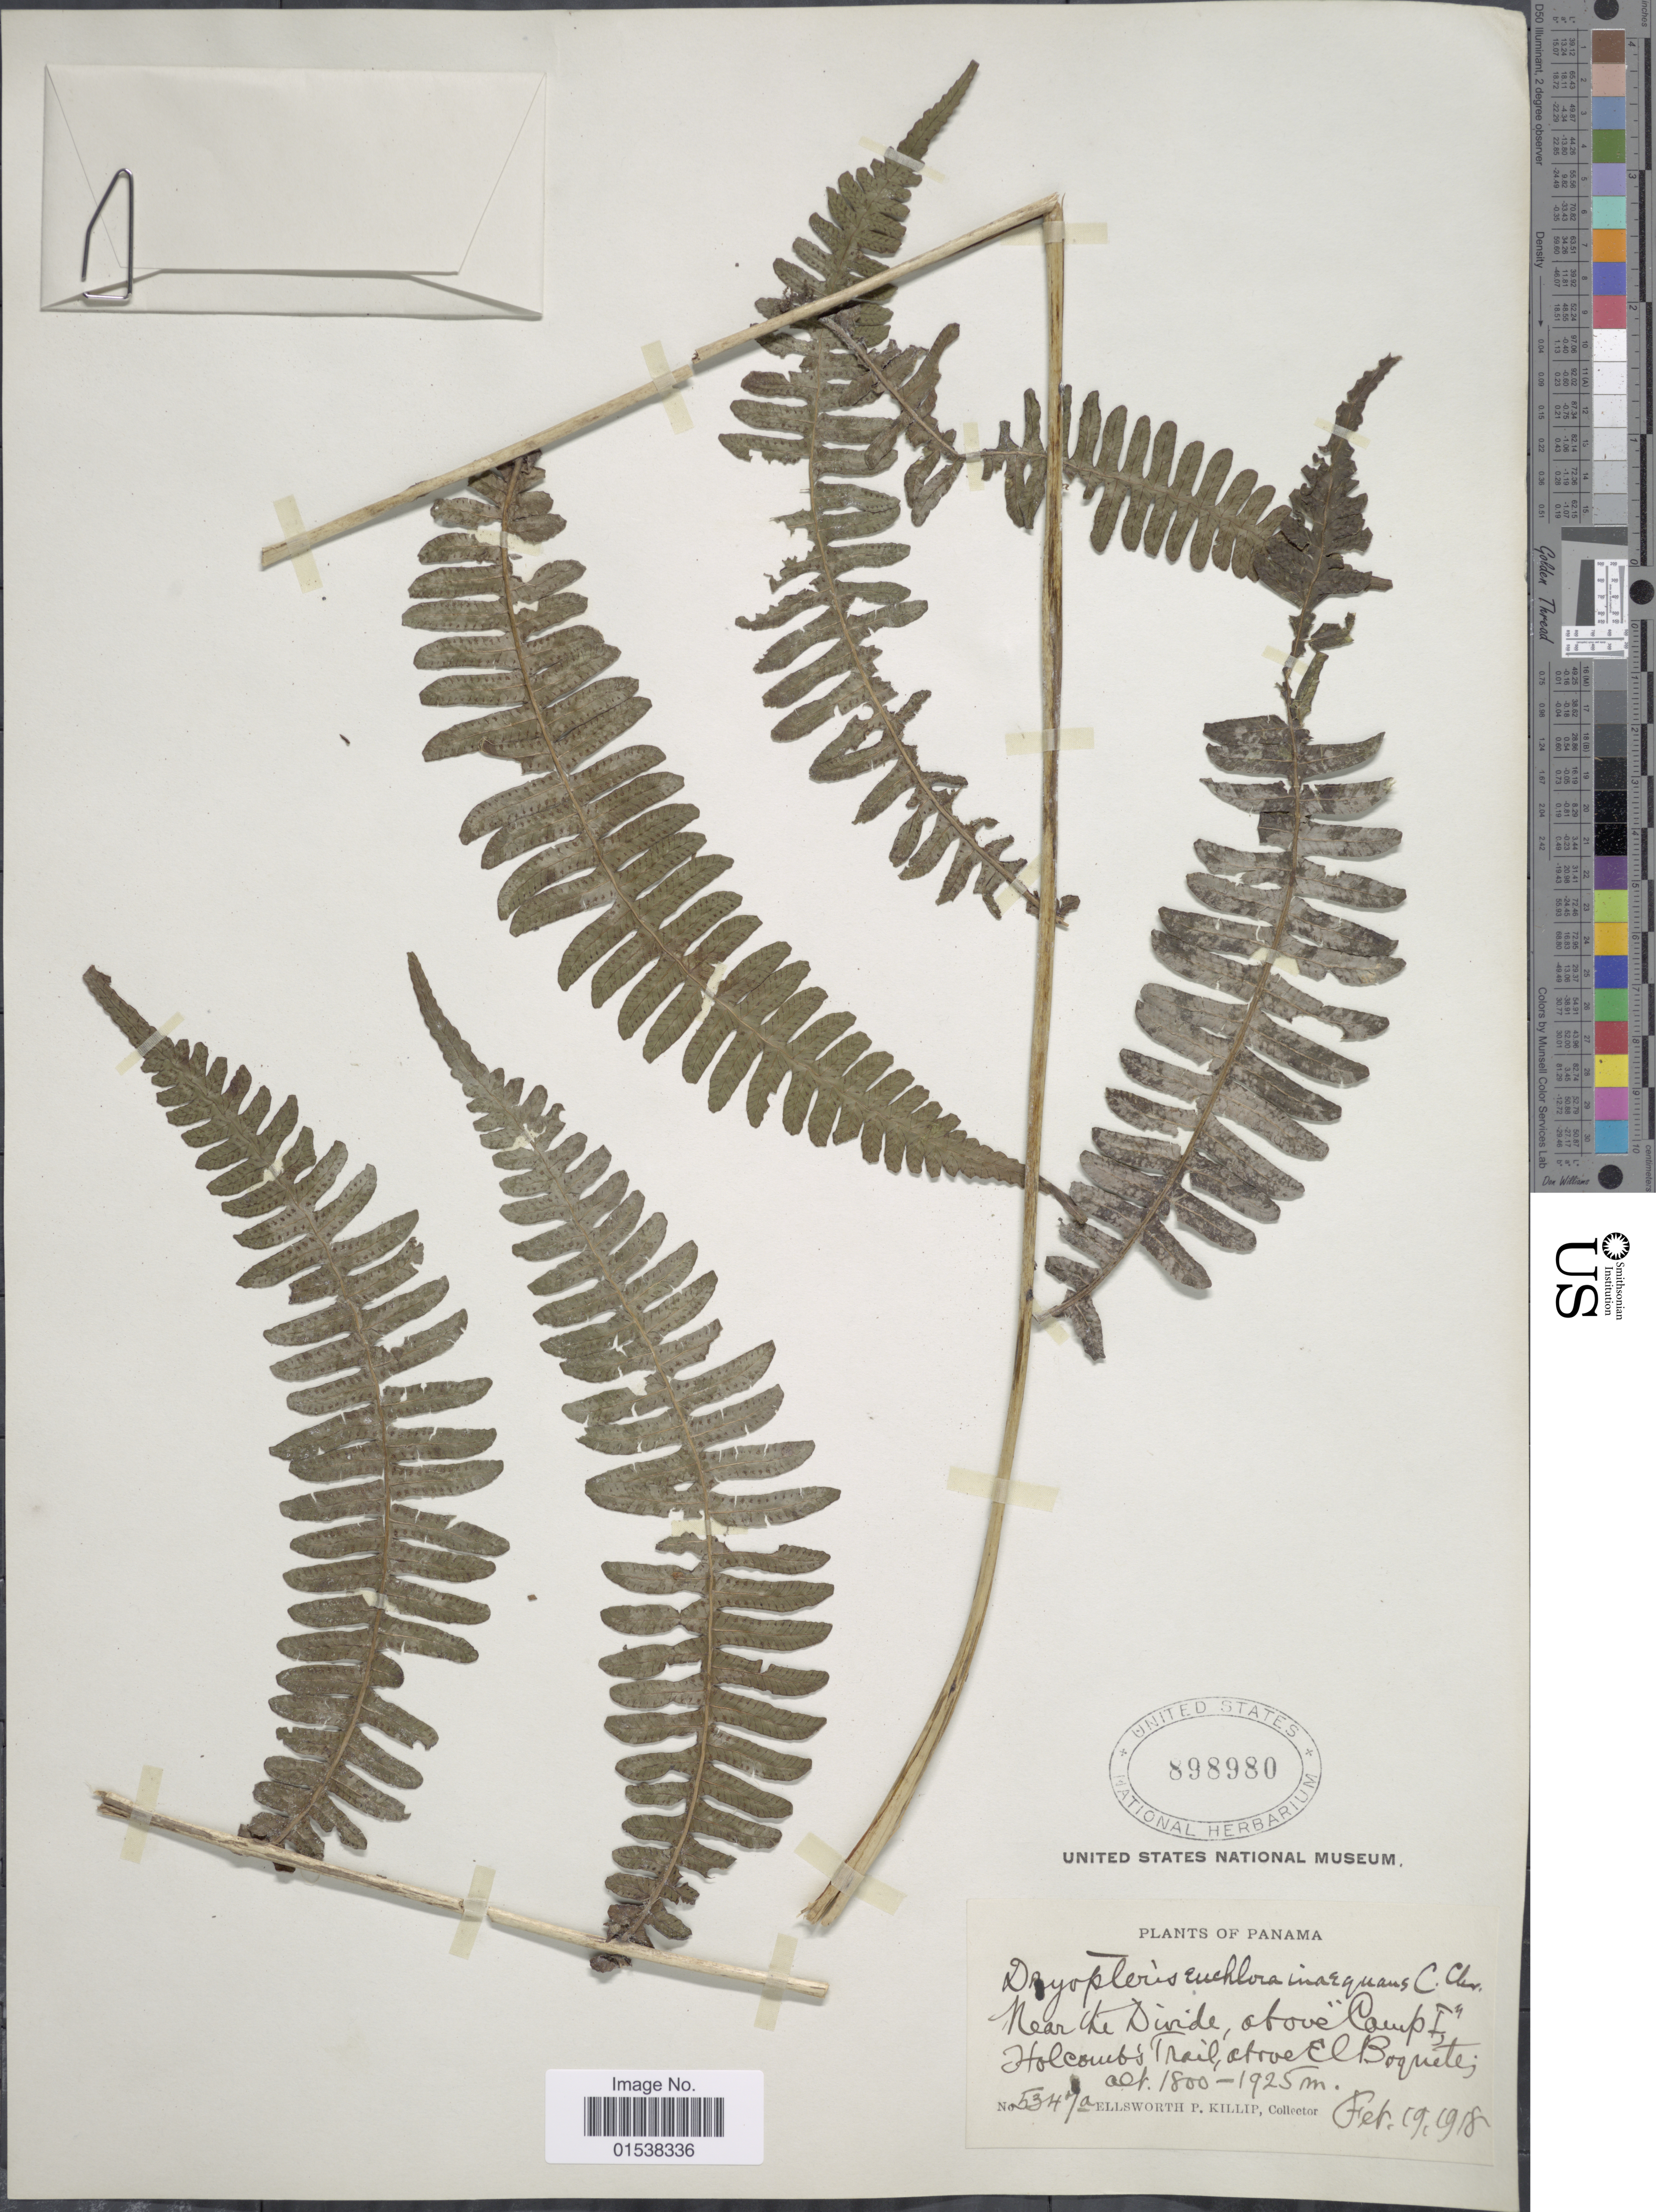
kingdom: Plantae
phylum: Tracheophyta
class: Polypodiopsida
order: Polypodiales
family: Thelypteridaceae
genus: Amauropelta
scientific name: Amauropelta inaequans (C. Chr.) comb. nov., ined 2015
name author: (C. Chr.)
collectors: E. P. Killip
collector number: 5347a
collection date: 1918-02-19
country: Panama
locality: Near the divide, above Camp 1, Holcomb's Trail, above El Boquete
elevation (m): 1800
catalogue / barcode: US 898980